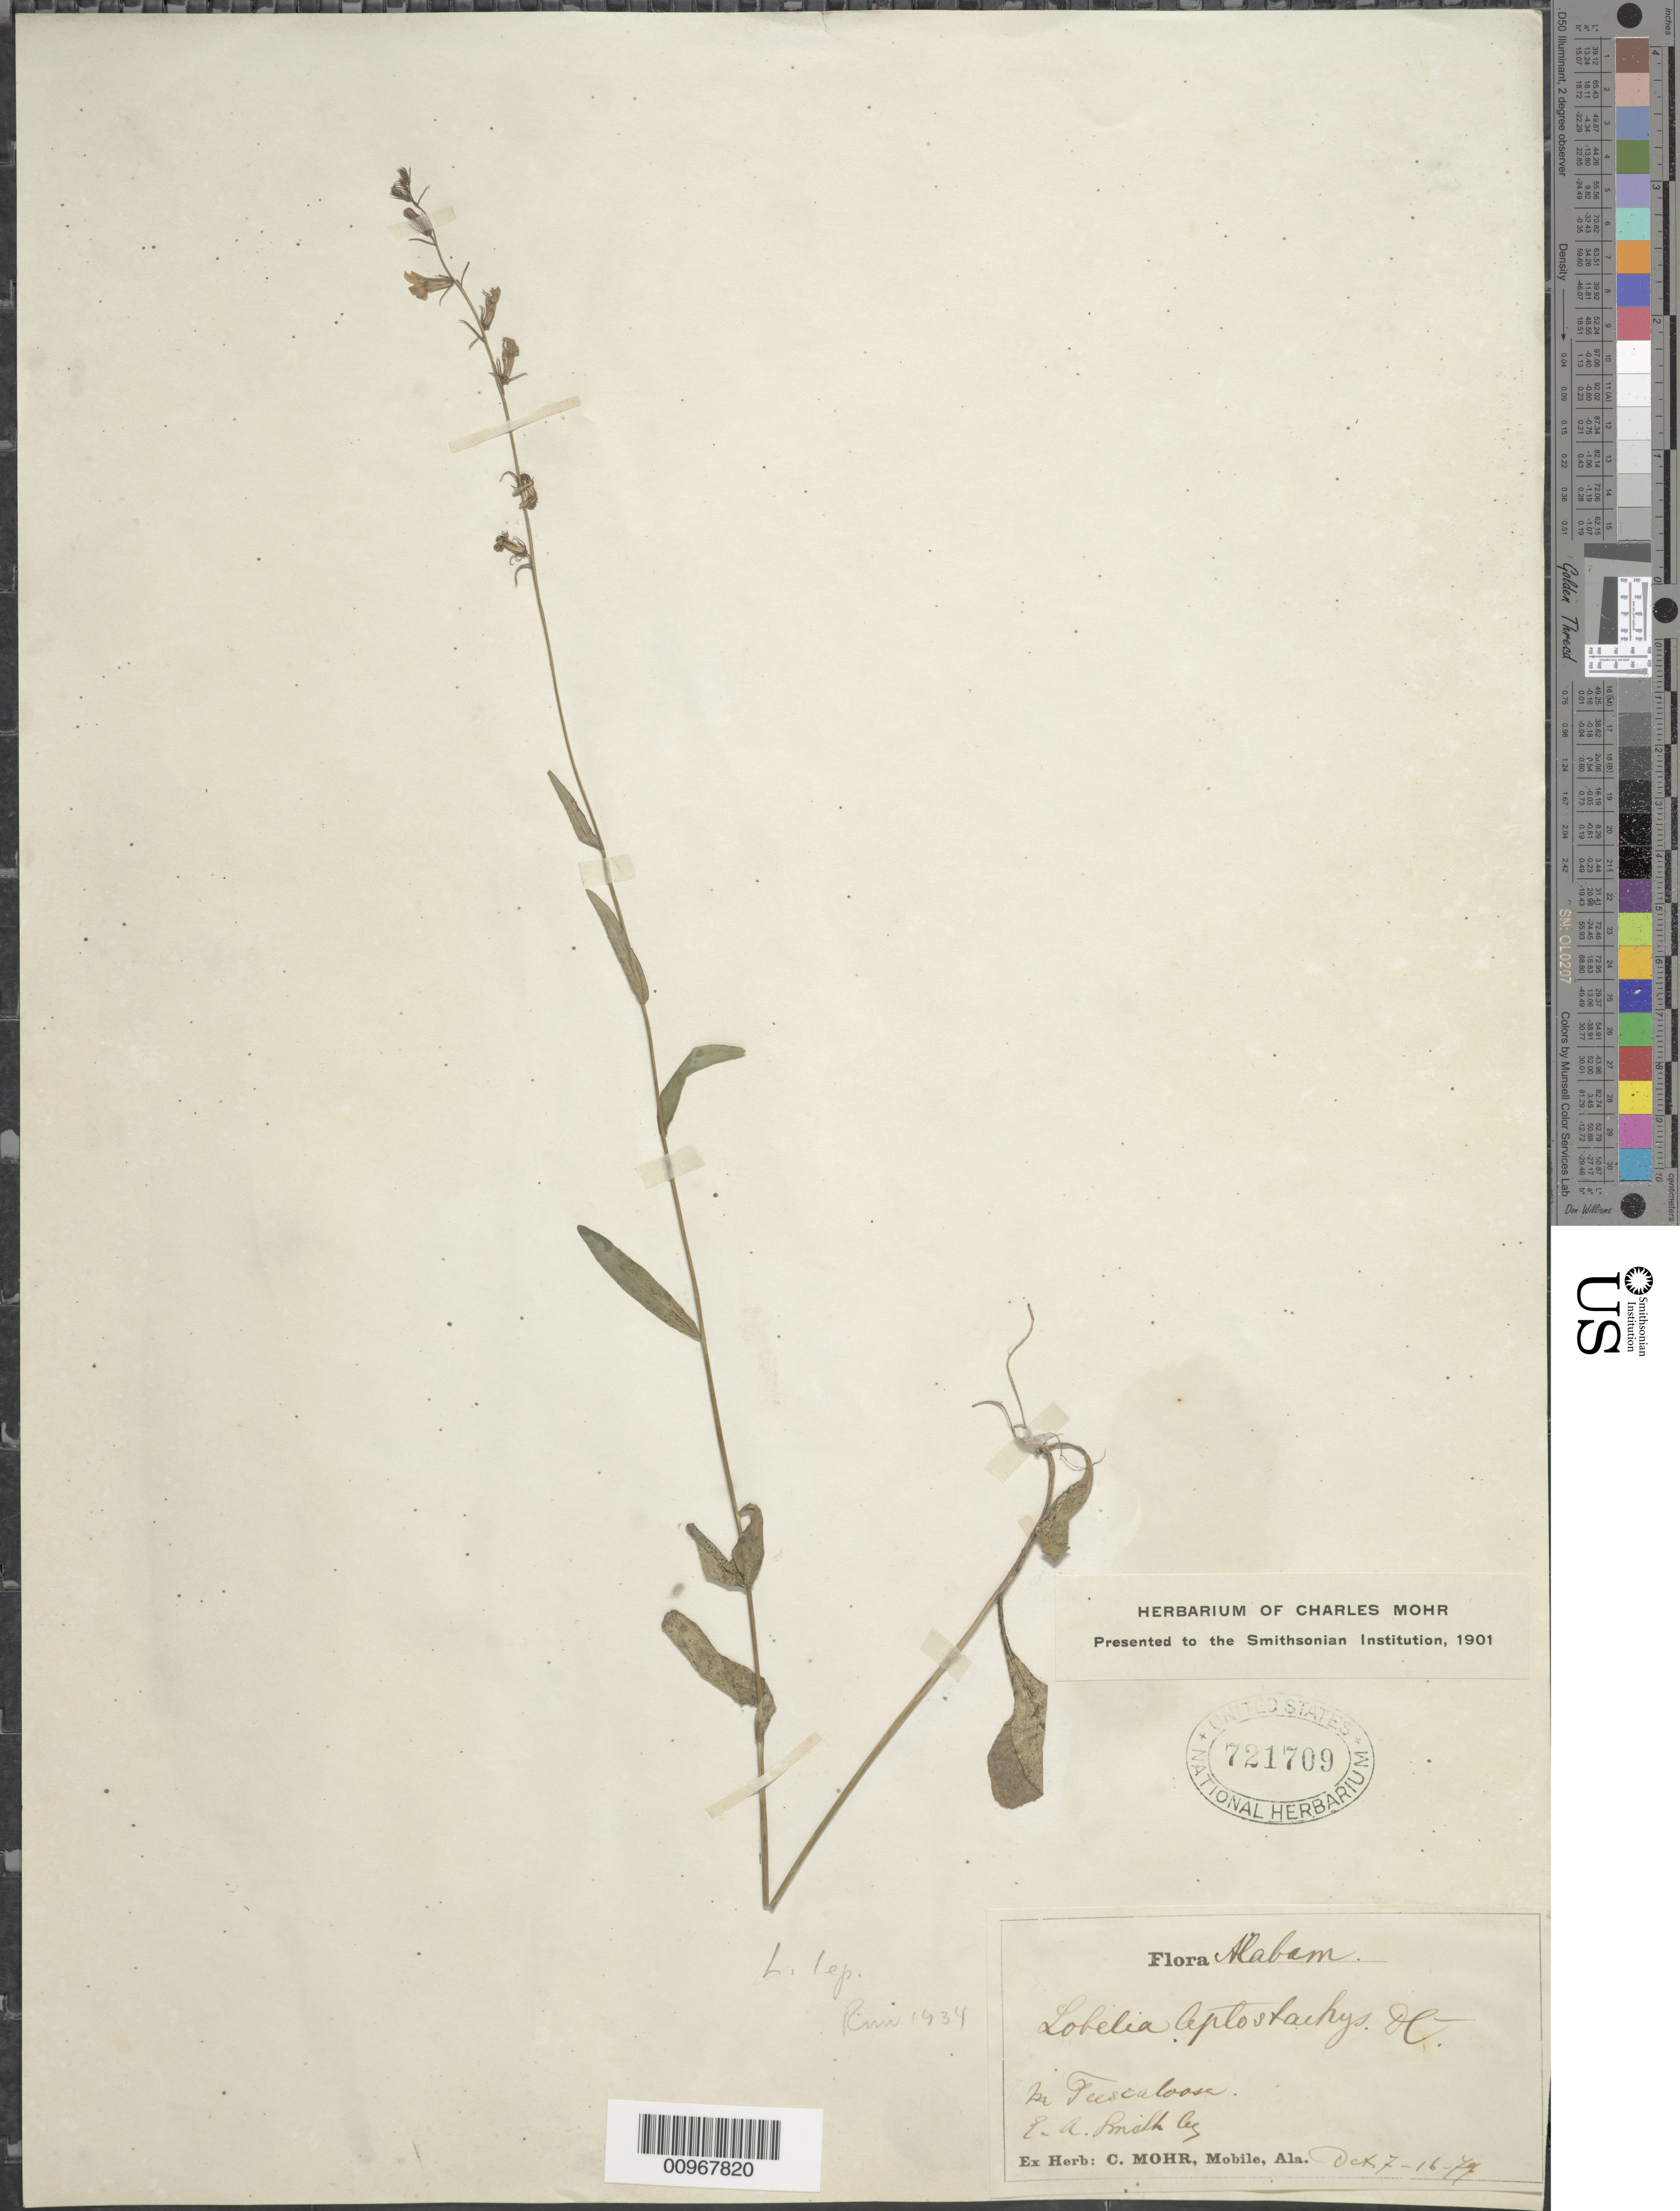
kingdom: Plantae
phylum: Tracheophyta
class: Magnoliopsida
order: Asterales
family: Campanulaceae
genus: Lobelia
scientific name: Lobelia leptostachys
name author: A. DC.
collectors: ex herb. C. Mohr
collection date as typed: Oct. 7 - 16, 1879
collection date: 1879-10-07/1879-10-16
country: United States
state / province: Alabama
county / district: Tuscaloosa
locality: Tuscaloosa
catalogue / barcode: US 721709